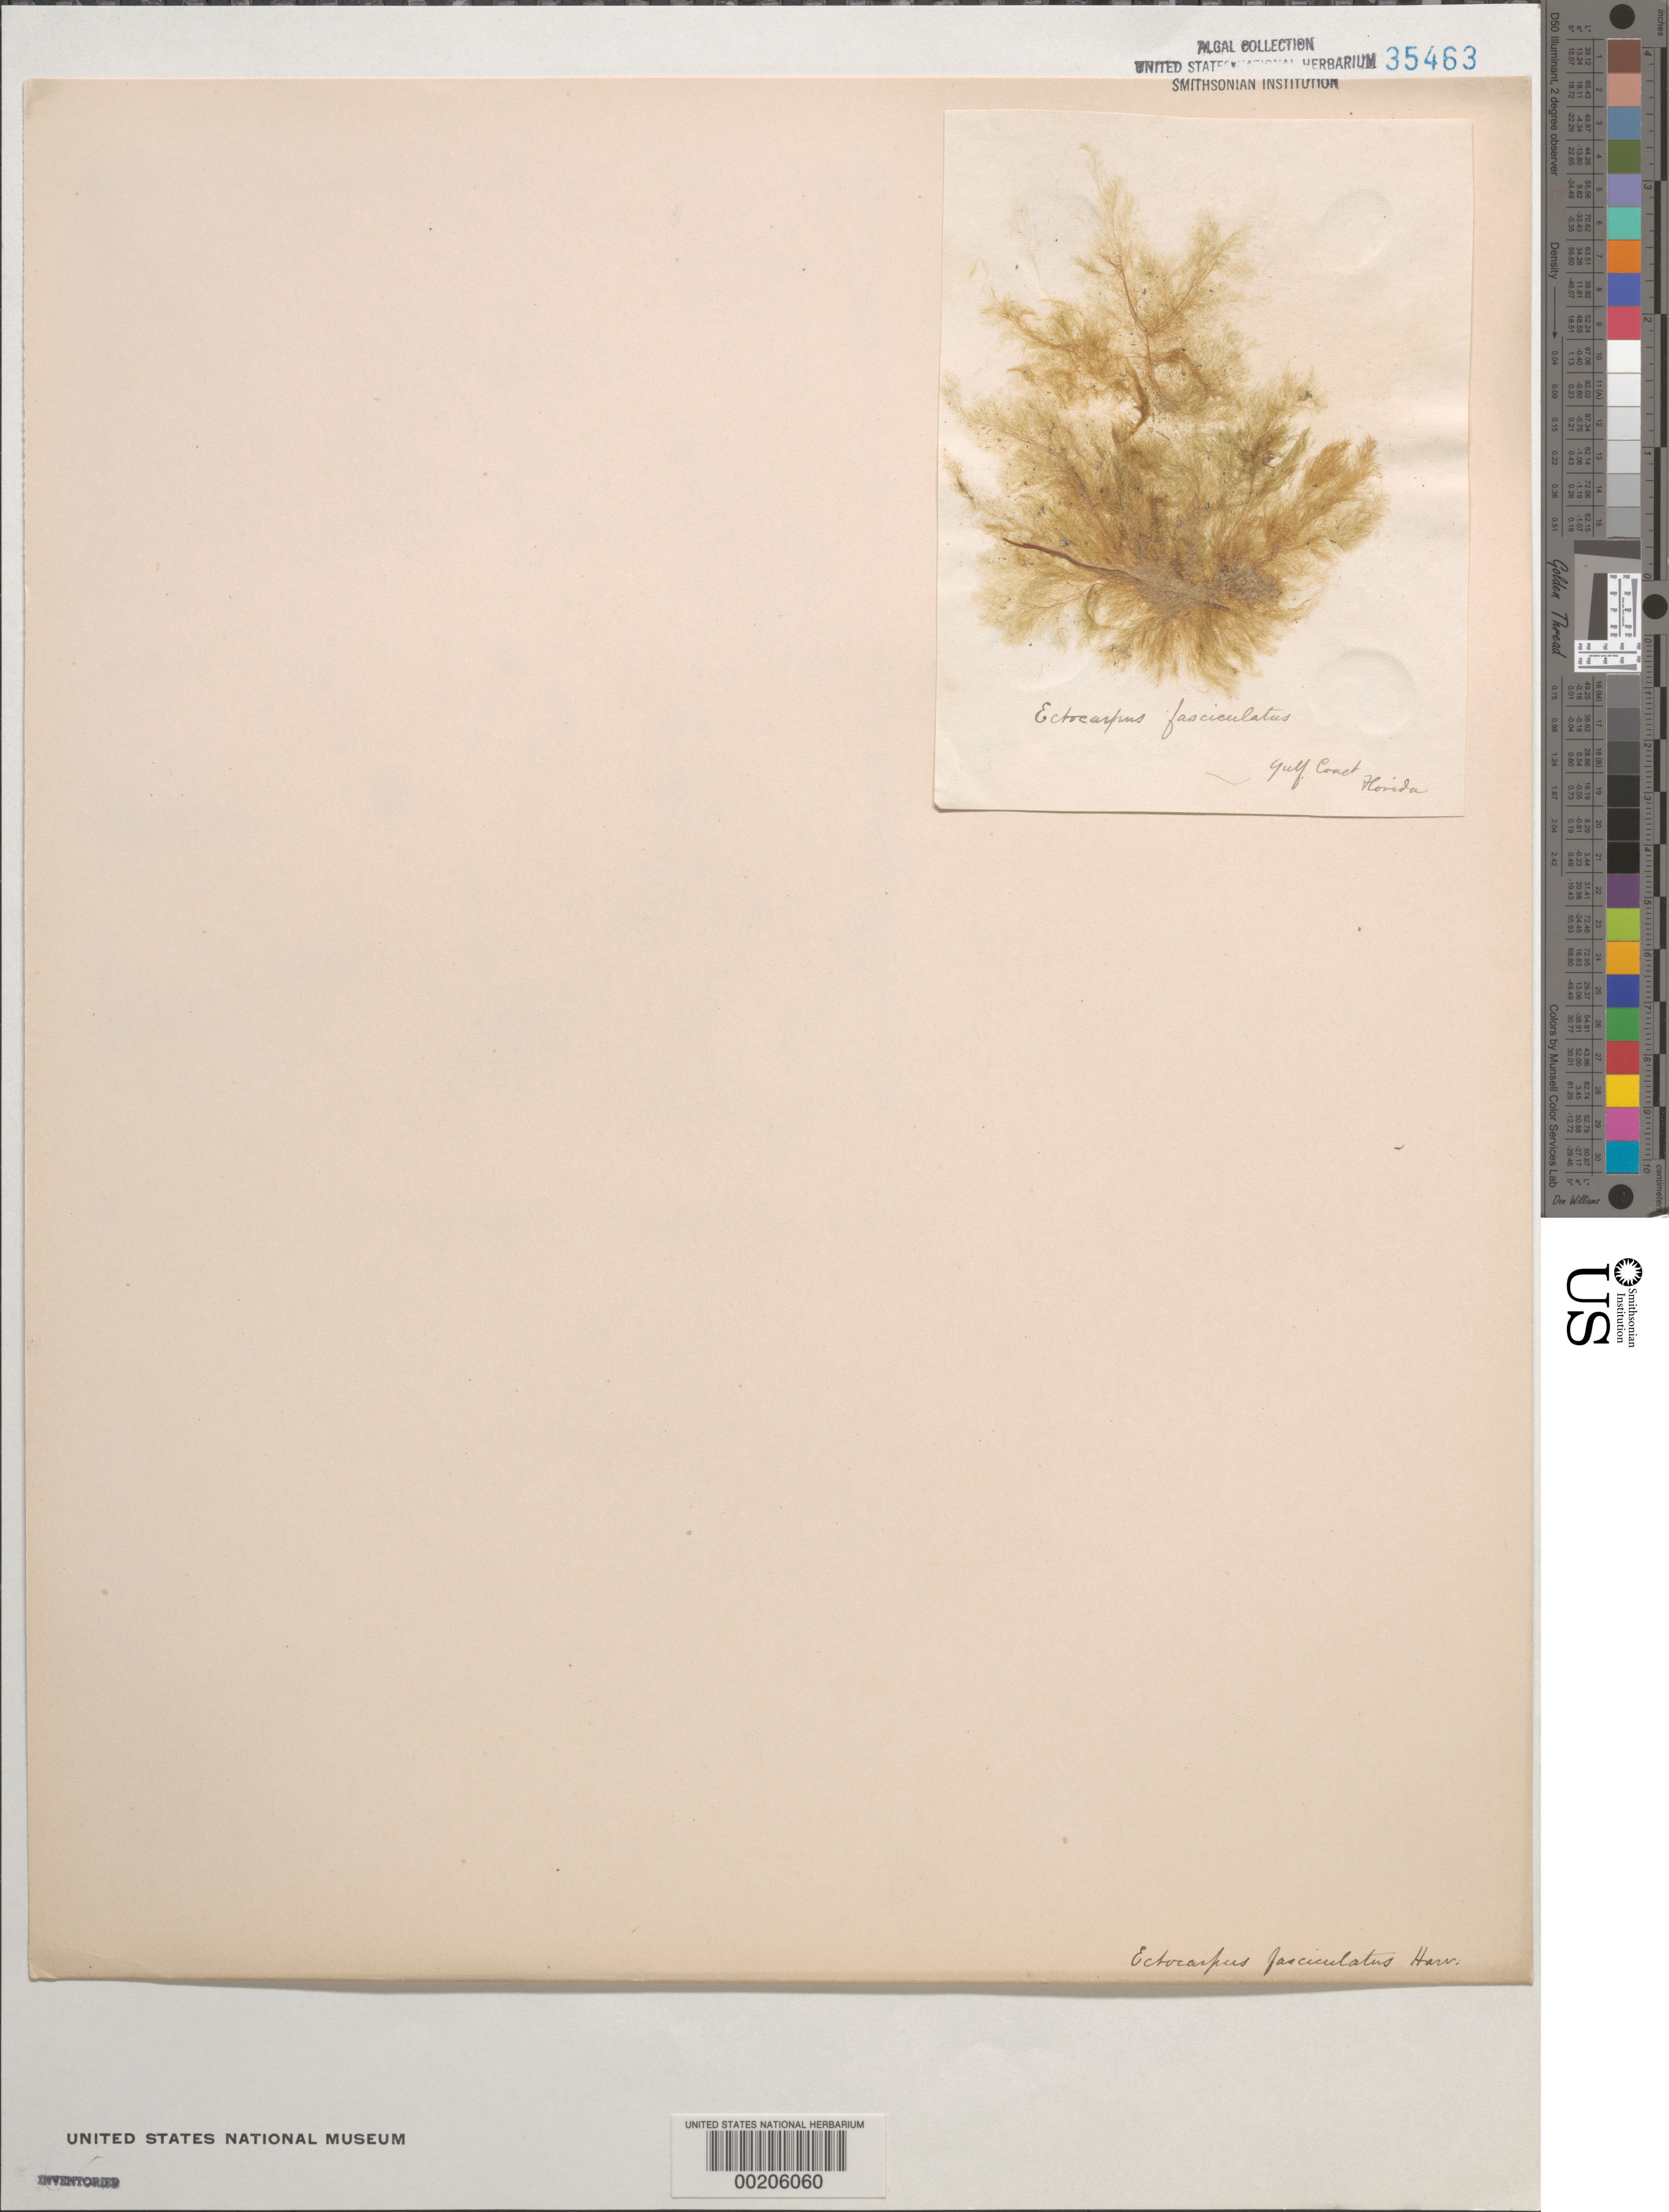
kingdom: Chromista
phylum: Ochrophyta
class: Phaeophyceae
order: Ectocarpales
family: Ectocarpaceae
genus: Ectocarpus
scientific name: Ectocarpus fasciculatus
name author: Harv.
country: United States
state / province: Florida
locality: Gulf of Mexico coast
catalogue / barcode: US 35463